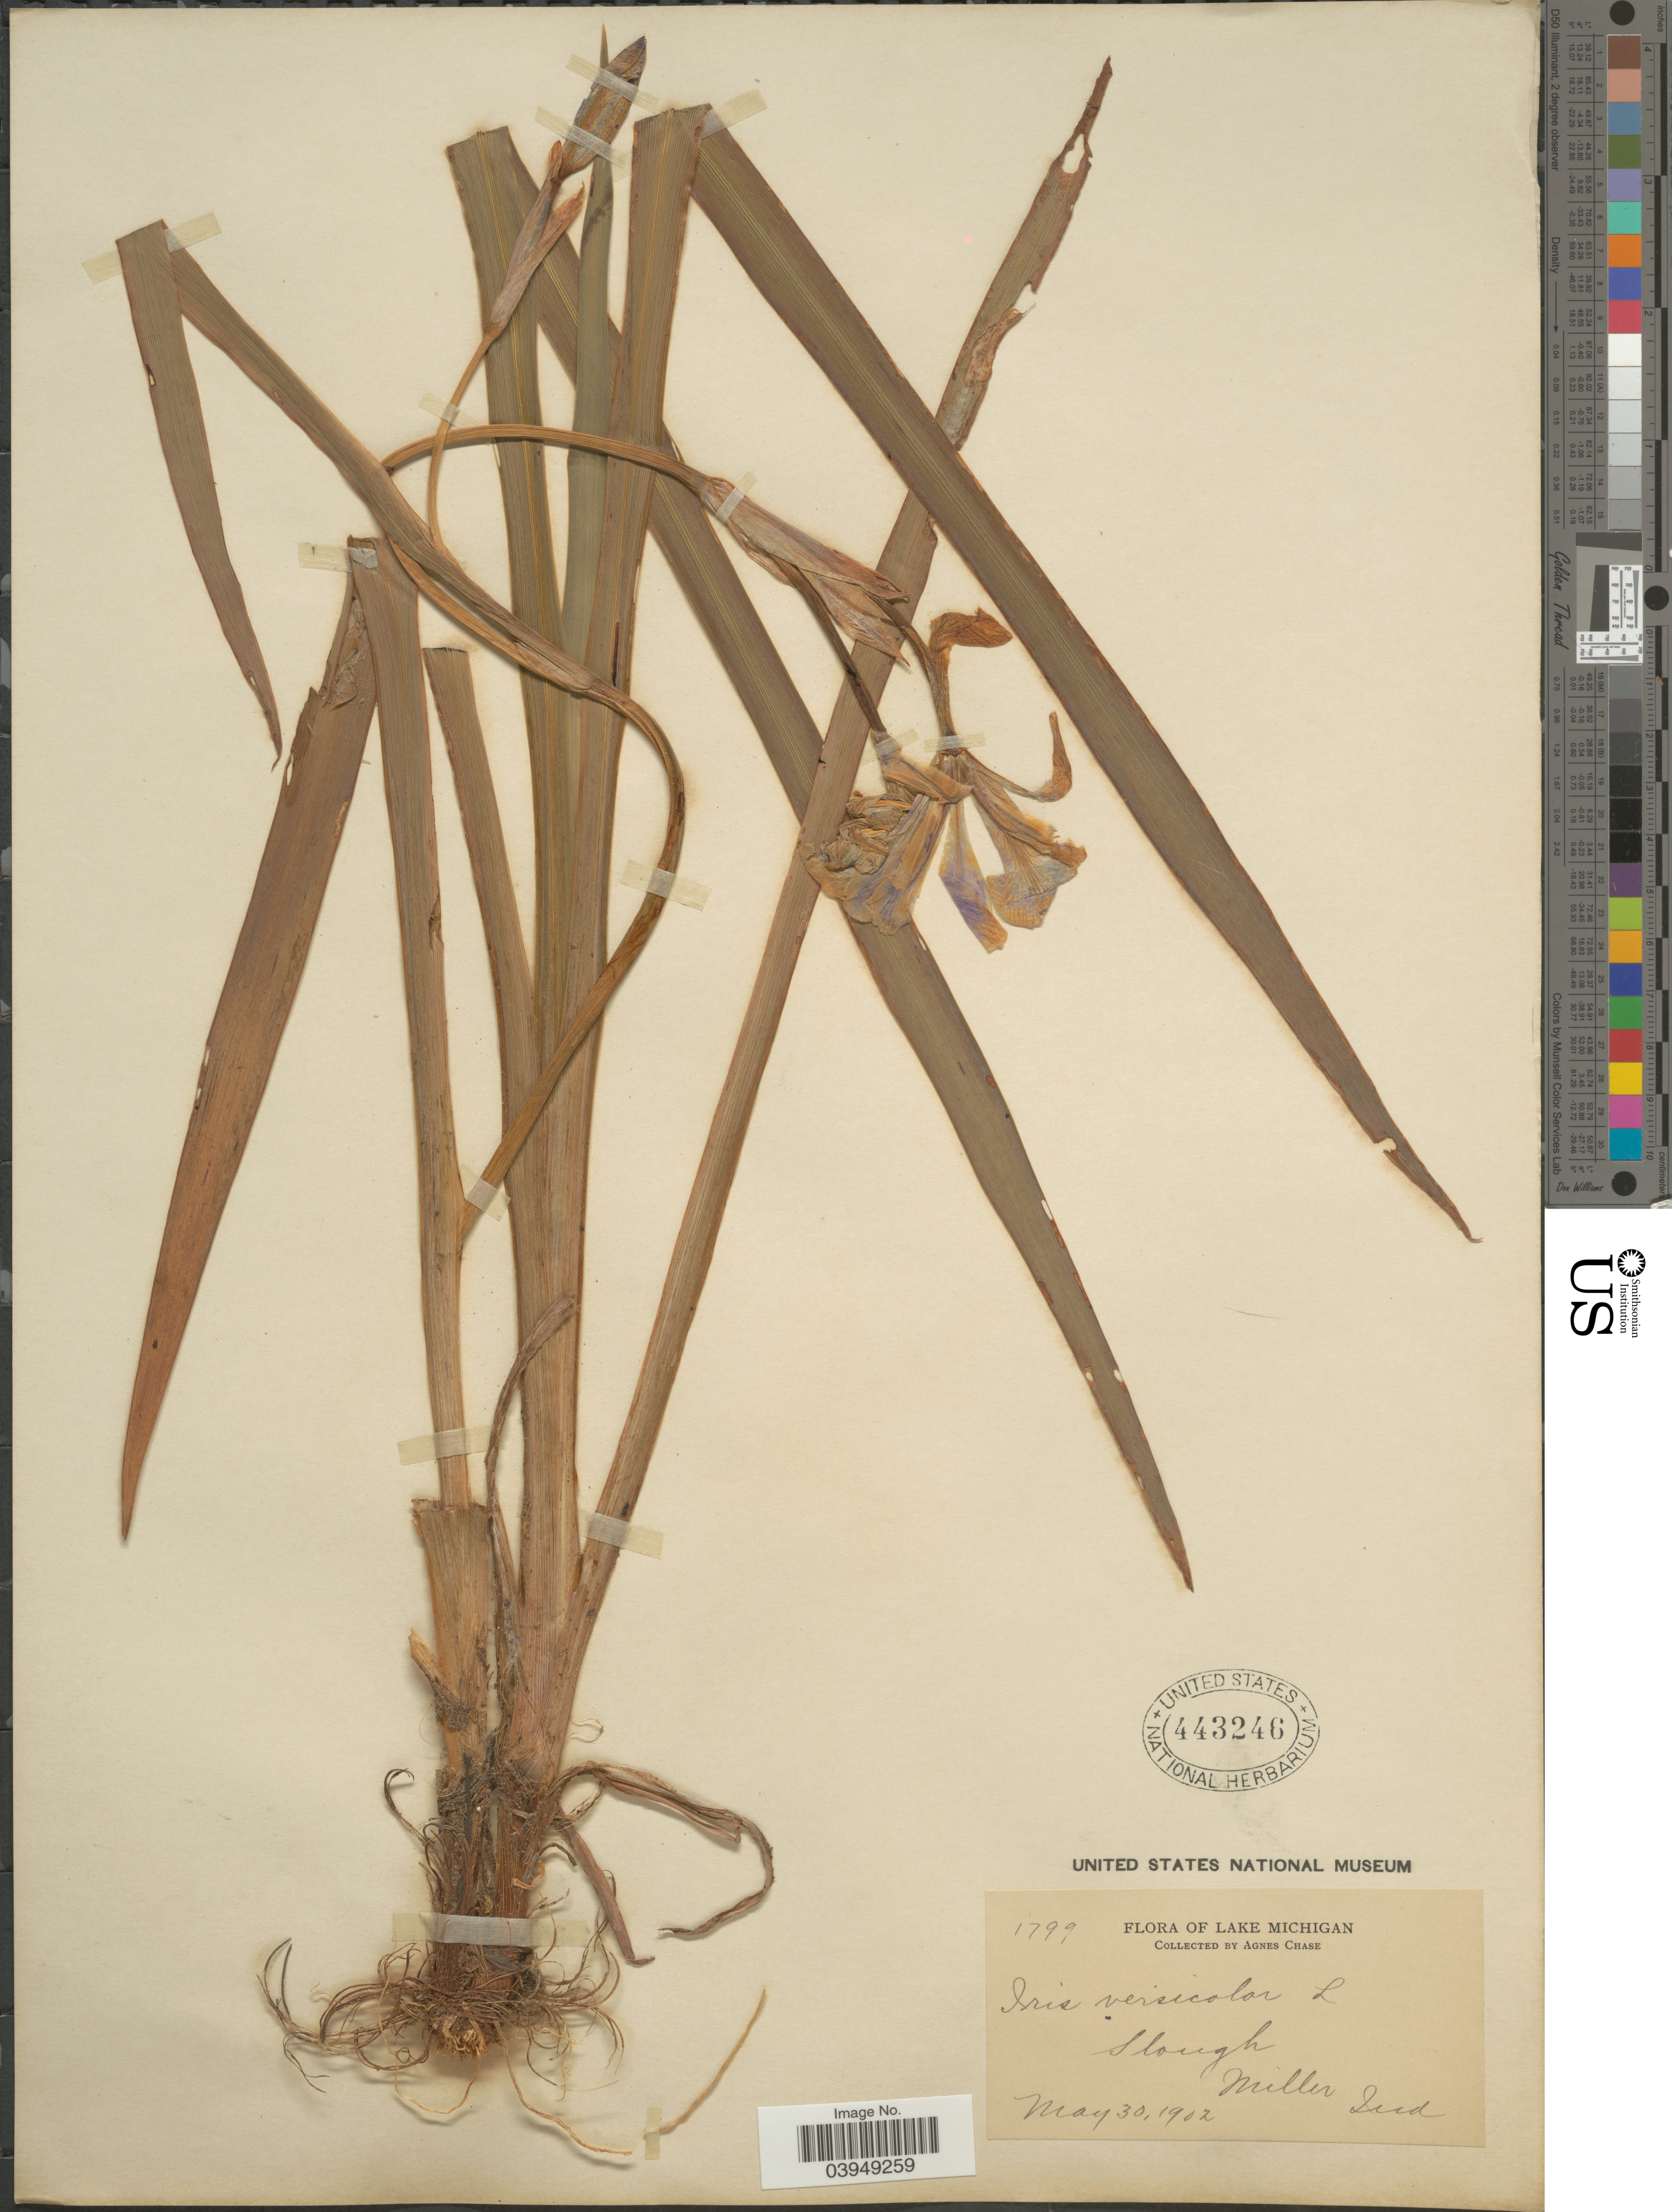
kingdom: Plantae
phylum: Tracheophyta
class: Liliopsida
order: Asparagales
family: Iridaceae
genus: Iris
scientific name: Iris versicolor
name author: L.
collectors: A. Chase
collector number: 1799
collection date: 1902-05-30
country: United States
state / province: Indiana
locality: Lake Michigan. Slough. Miller.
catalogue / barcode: US 443246